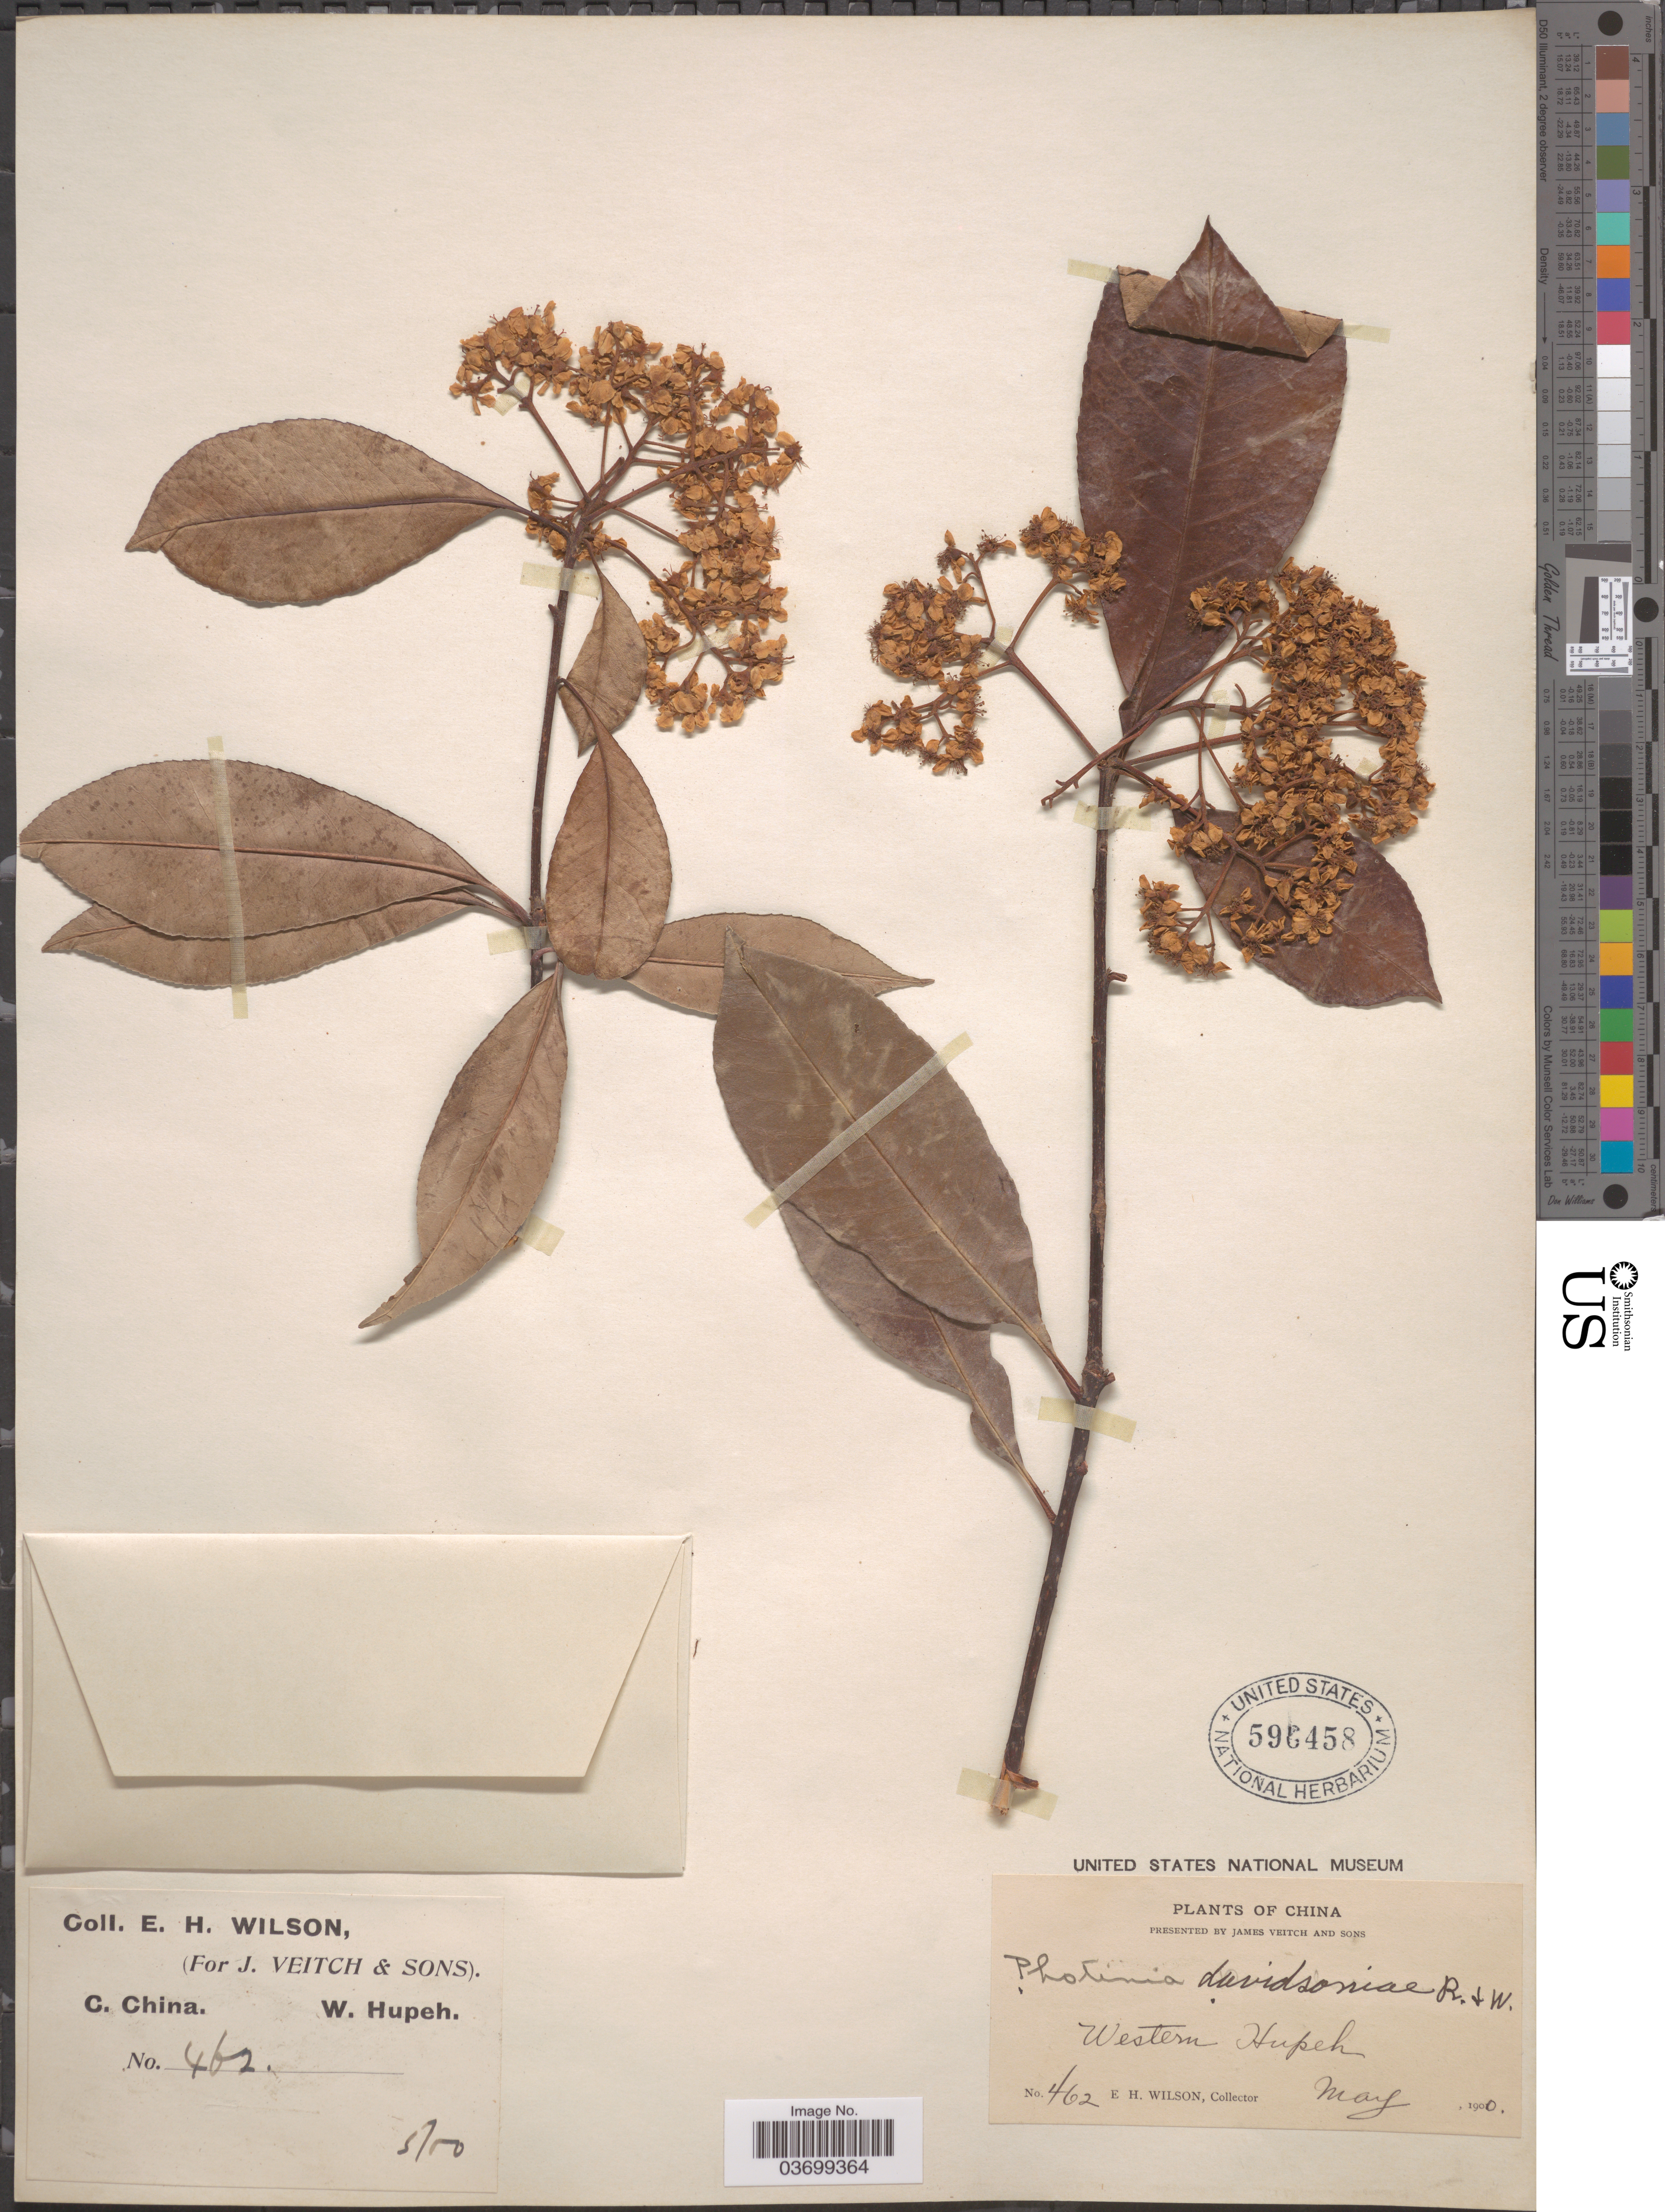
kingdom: Plantae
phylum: Tracheophyta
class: Magnoliopsida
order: Rosales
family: Rosaceae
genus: Photinia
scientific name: Photinia davidsoniae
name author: Rehder & E.H. Wilson in Sarg.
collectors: E. Wilson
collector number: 462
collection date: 1900-05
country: China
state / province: Hubei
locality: C. China. Western Hupeh.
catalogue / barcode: US 596458